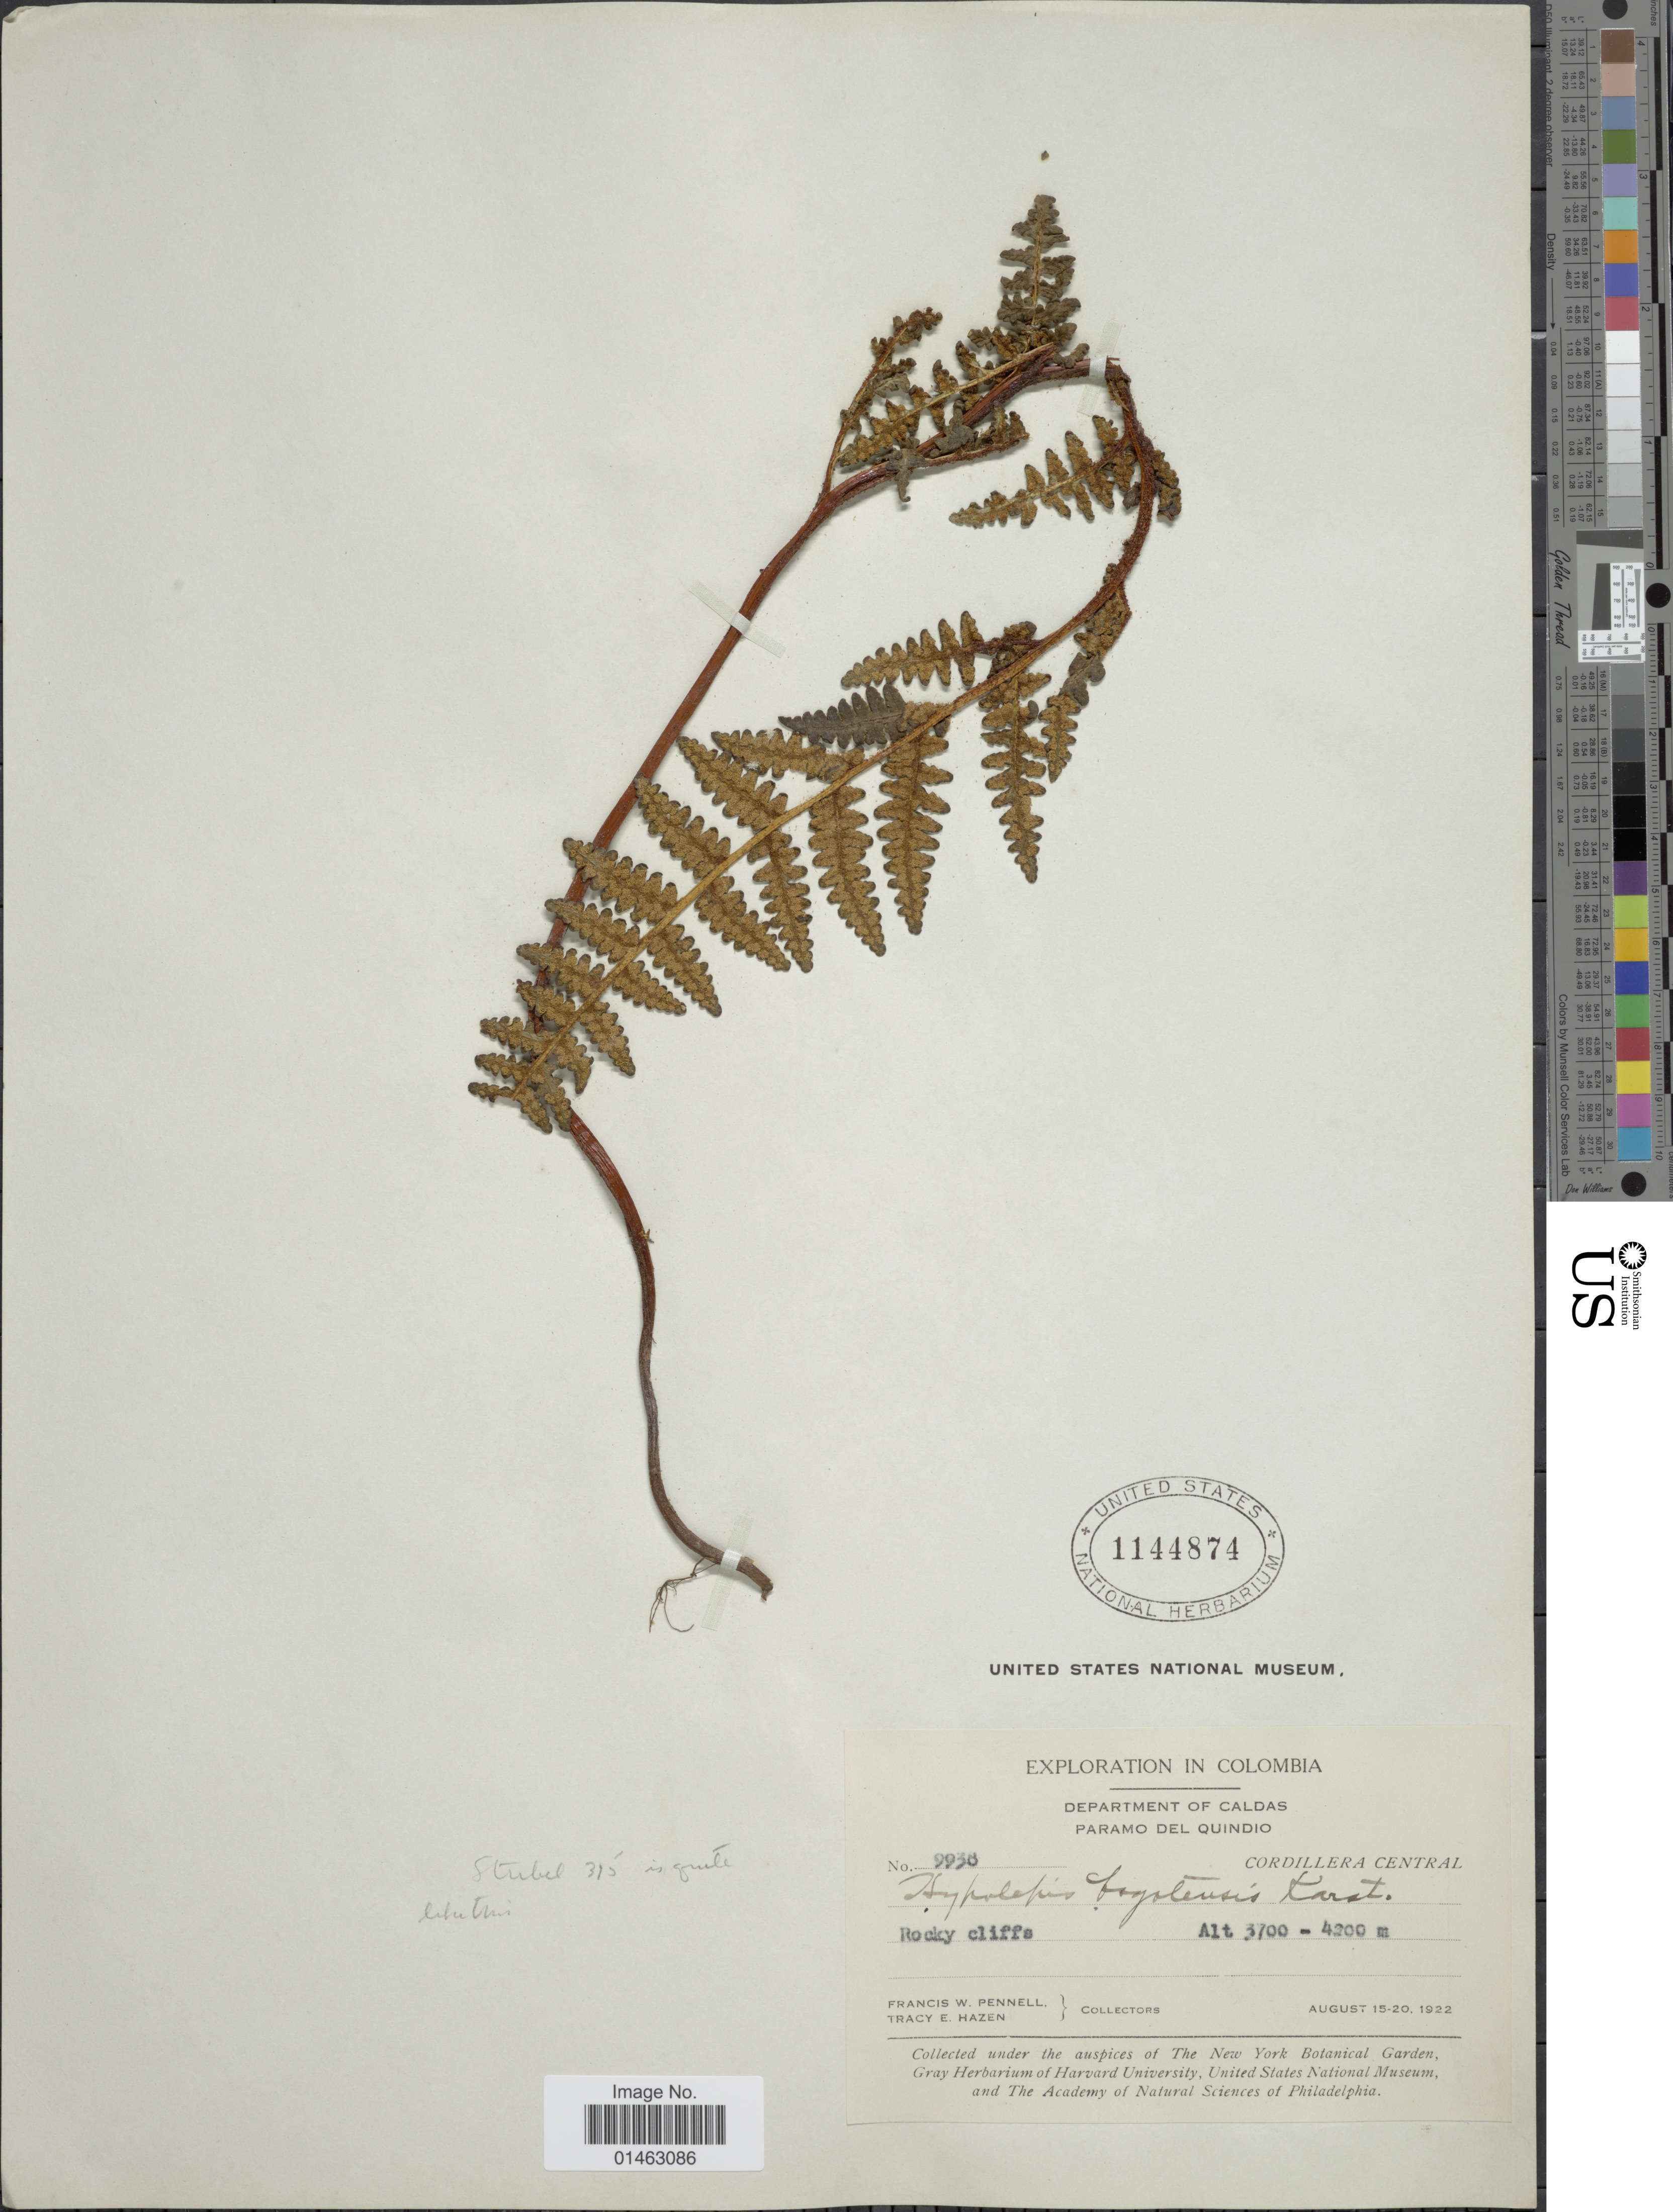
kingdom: Plantae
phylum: Tracheophyta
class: Polypodiopsida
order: Polypodiales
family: Dennstaedtiaceae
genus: Hypolepis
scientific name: Hypolepis obtusata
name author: (C. Presl) Hieron.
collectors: F. W. Pennell & T. E. Hazen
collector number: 9938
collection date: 1922-08-15/1922-08-20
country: Colombia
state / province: Caldas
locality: Department of Caldas Paramo del Quindio, Cordillera Central Rocky cliffs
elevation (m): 3700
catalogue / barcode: US 1144874